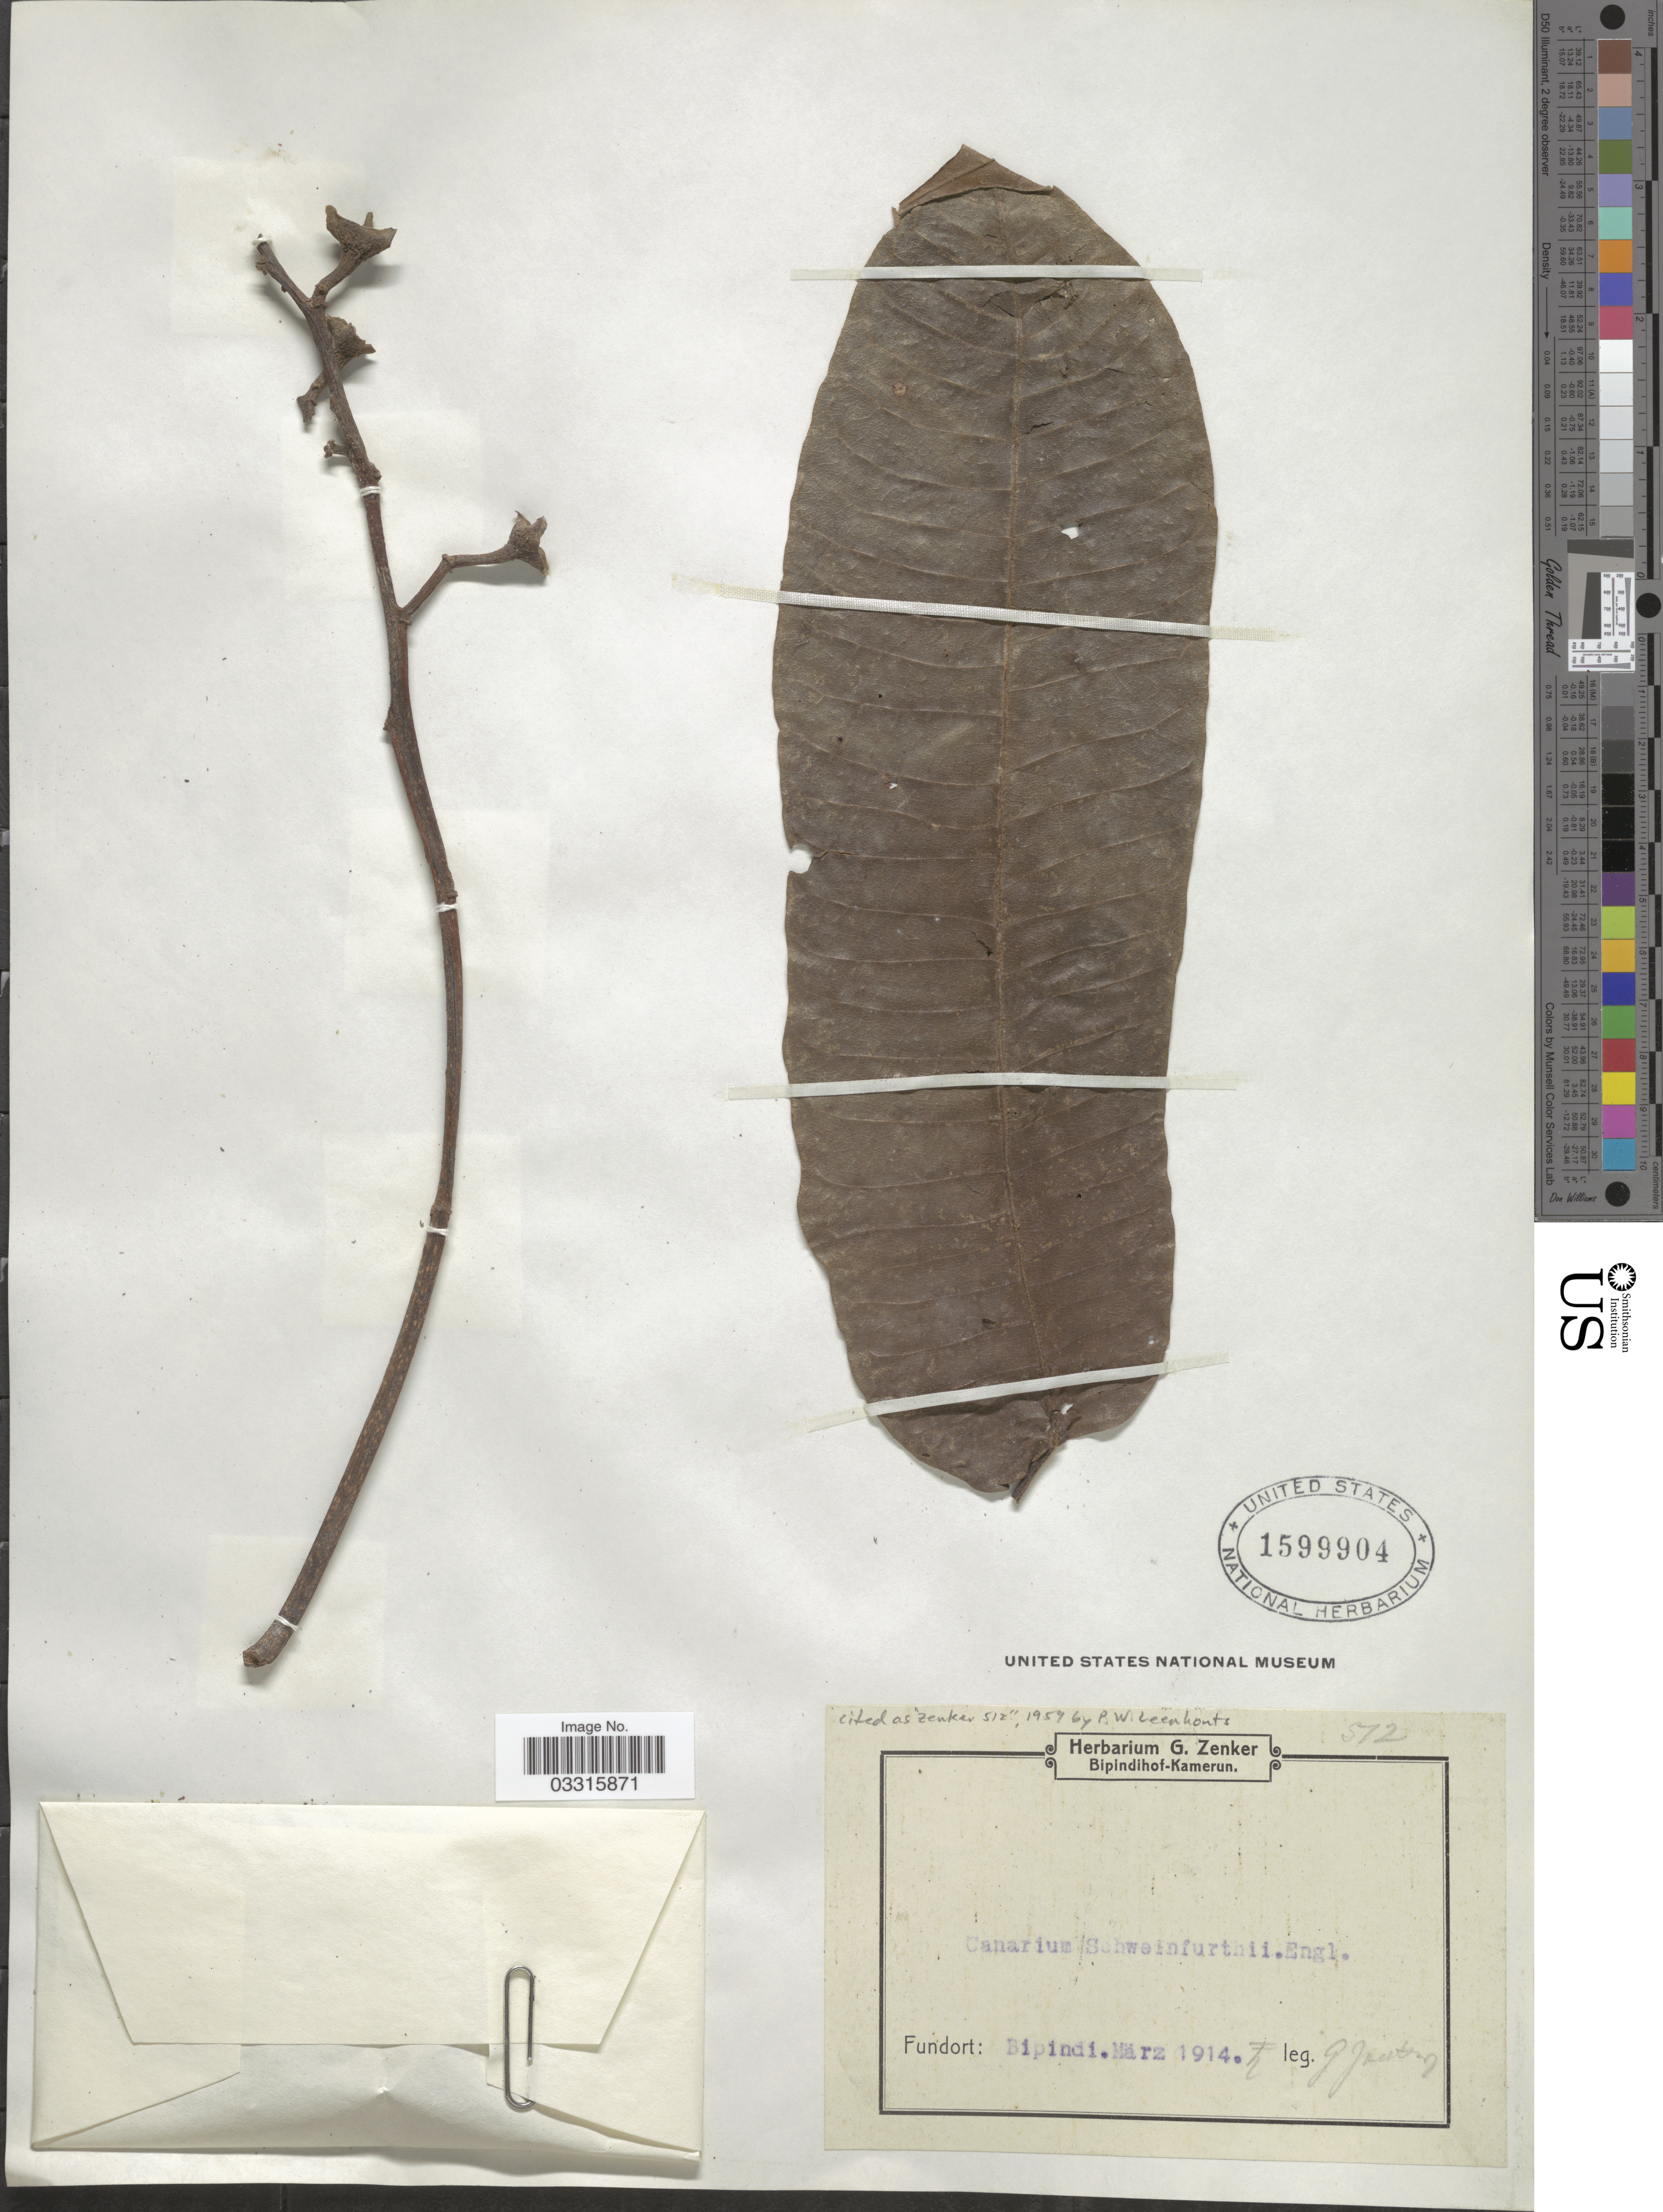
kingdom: Plantae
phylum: Tracheophyta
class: Magnoliopsida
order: Sapindales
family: Burseraceae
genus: Canarium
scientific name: Canarium schweinfurthii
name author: Engl.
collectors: G. A. Zenker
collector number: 572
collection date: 1914-03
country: Cameroon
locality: Bipindi.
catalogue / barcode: US 1599904